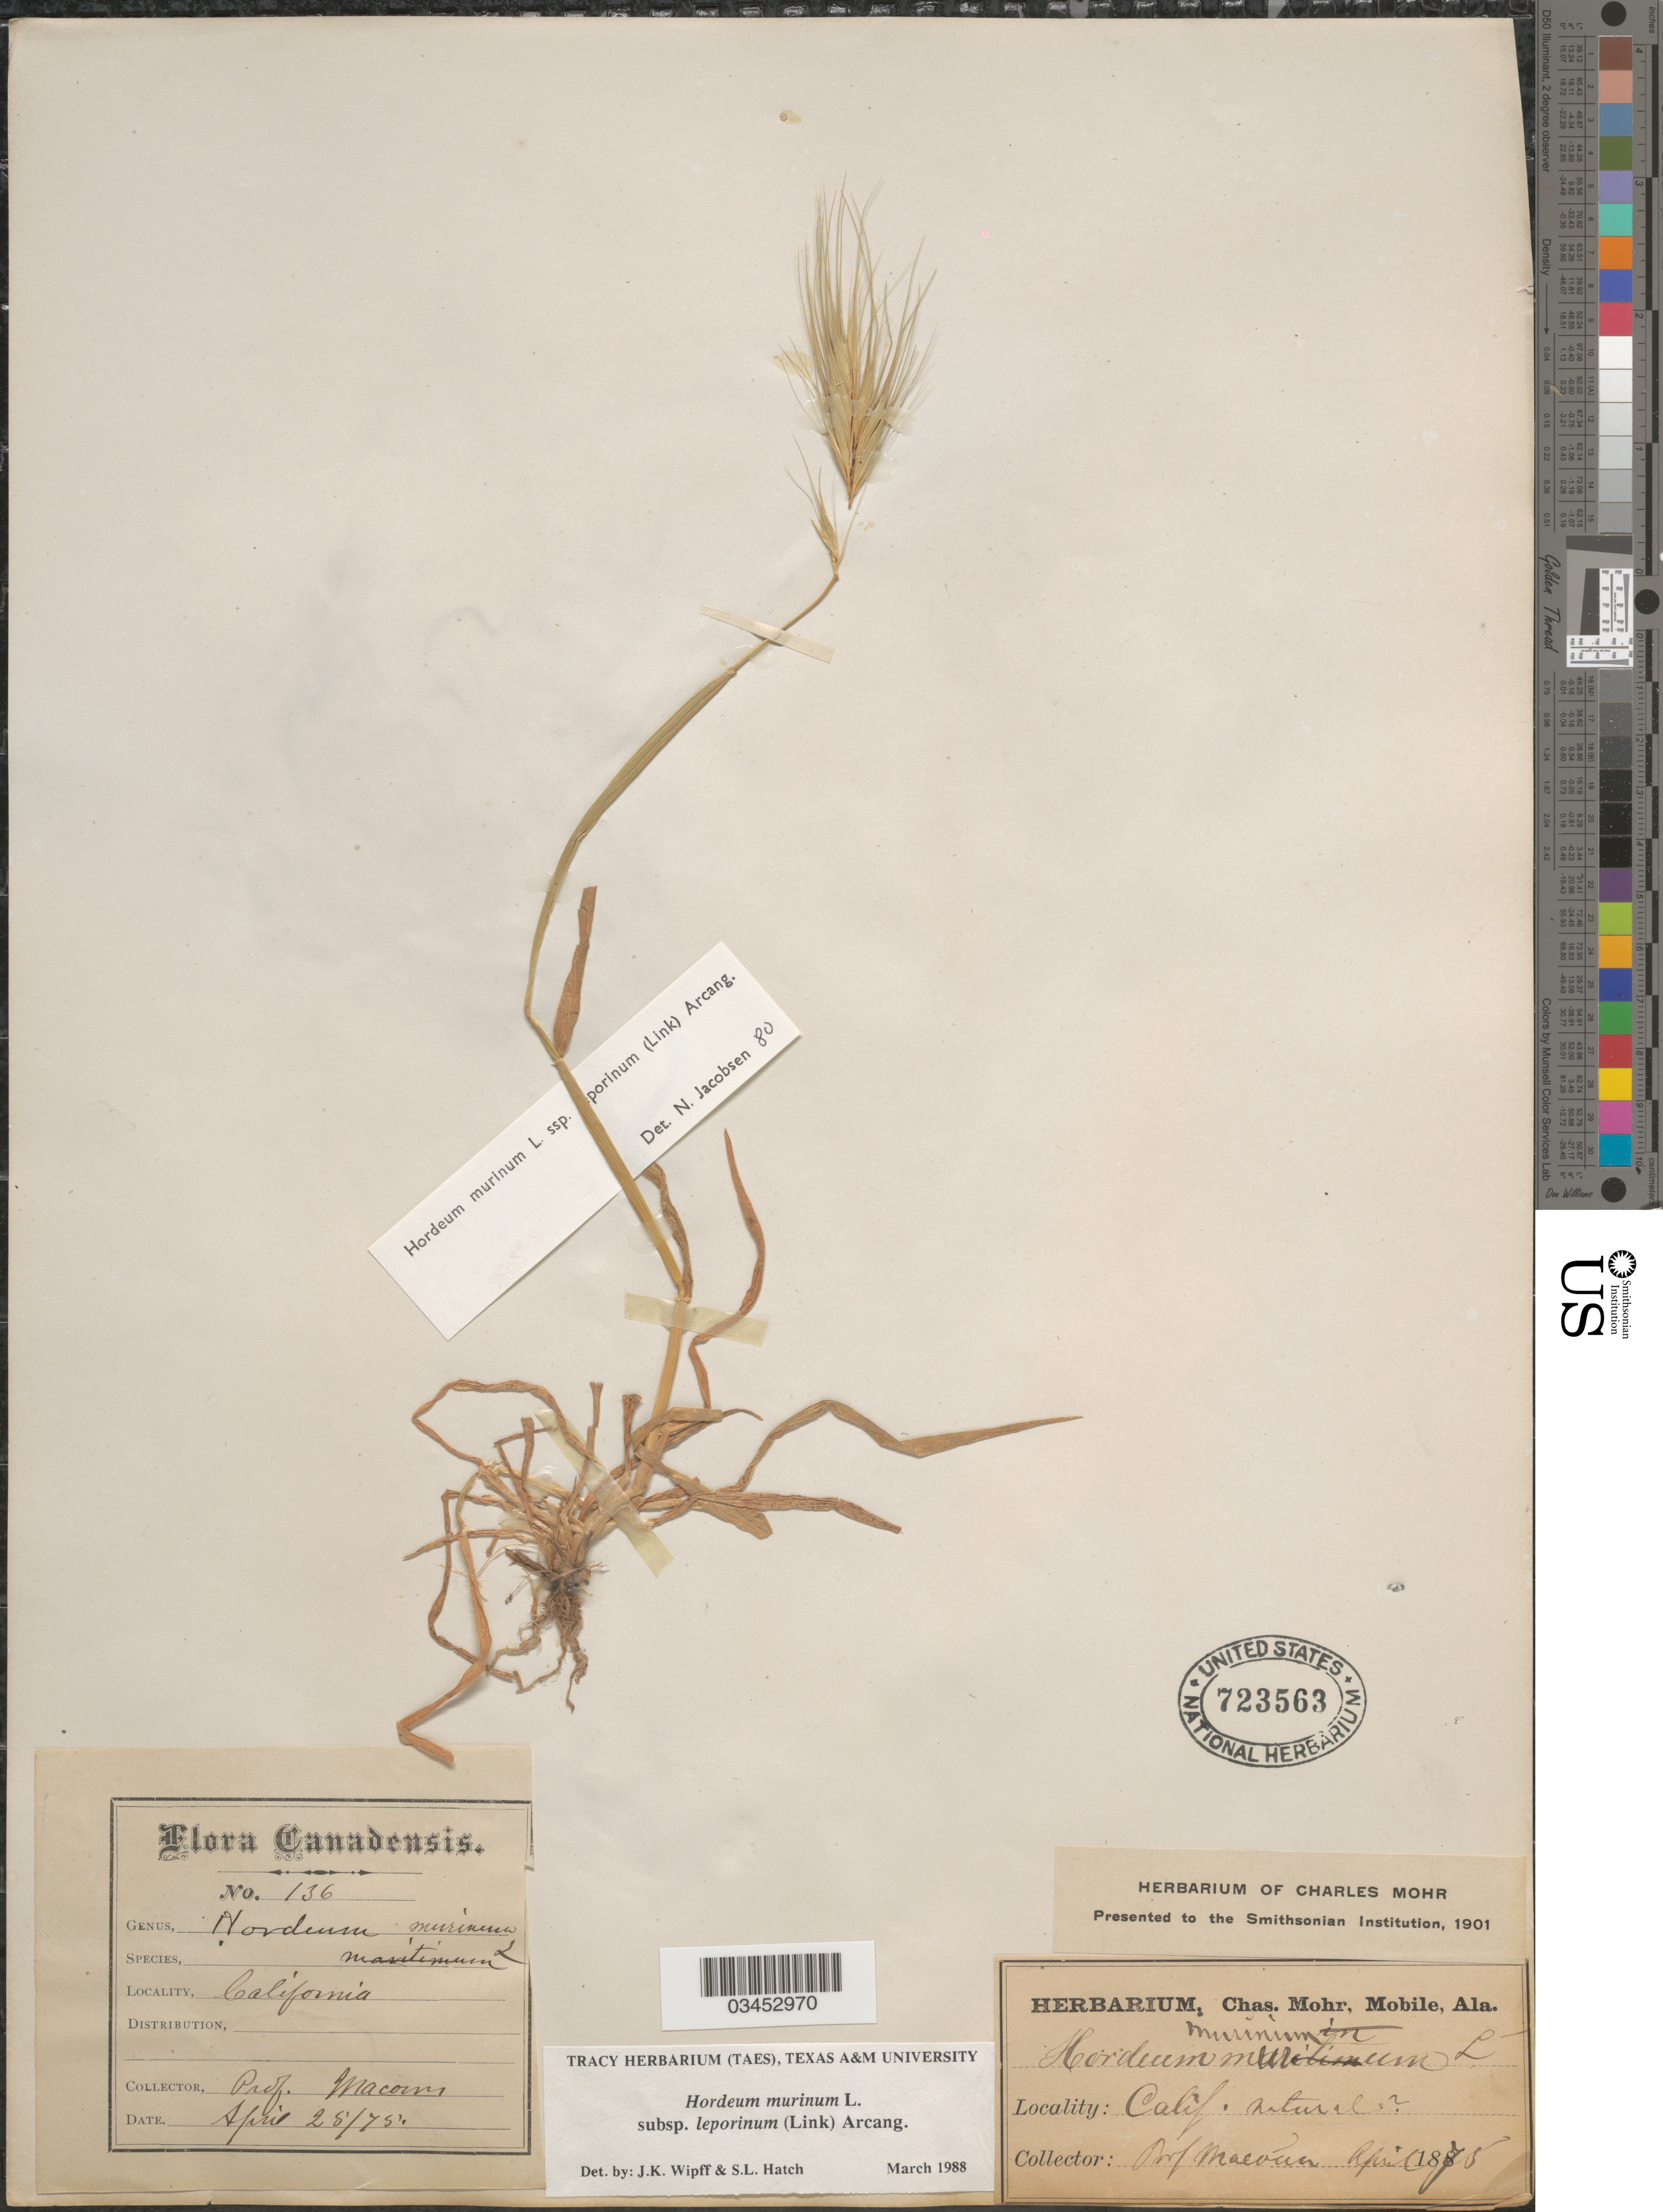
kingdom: Plantae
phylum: Tracheophyta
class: Liliopsida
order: Poales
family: Poaceae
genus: Hordeum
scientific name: Hordeum murinum subsp. leporinum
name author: (Link) Arcang.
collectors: Prof. Macoun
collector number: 136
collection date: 1875-04-28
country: Canada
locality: California [Ontario?]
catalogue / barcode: US 723563